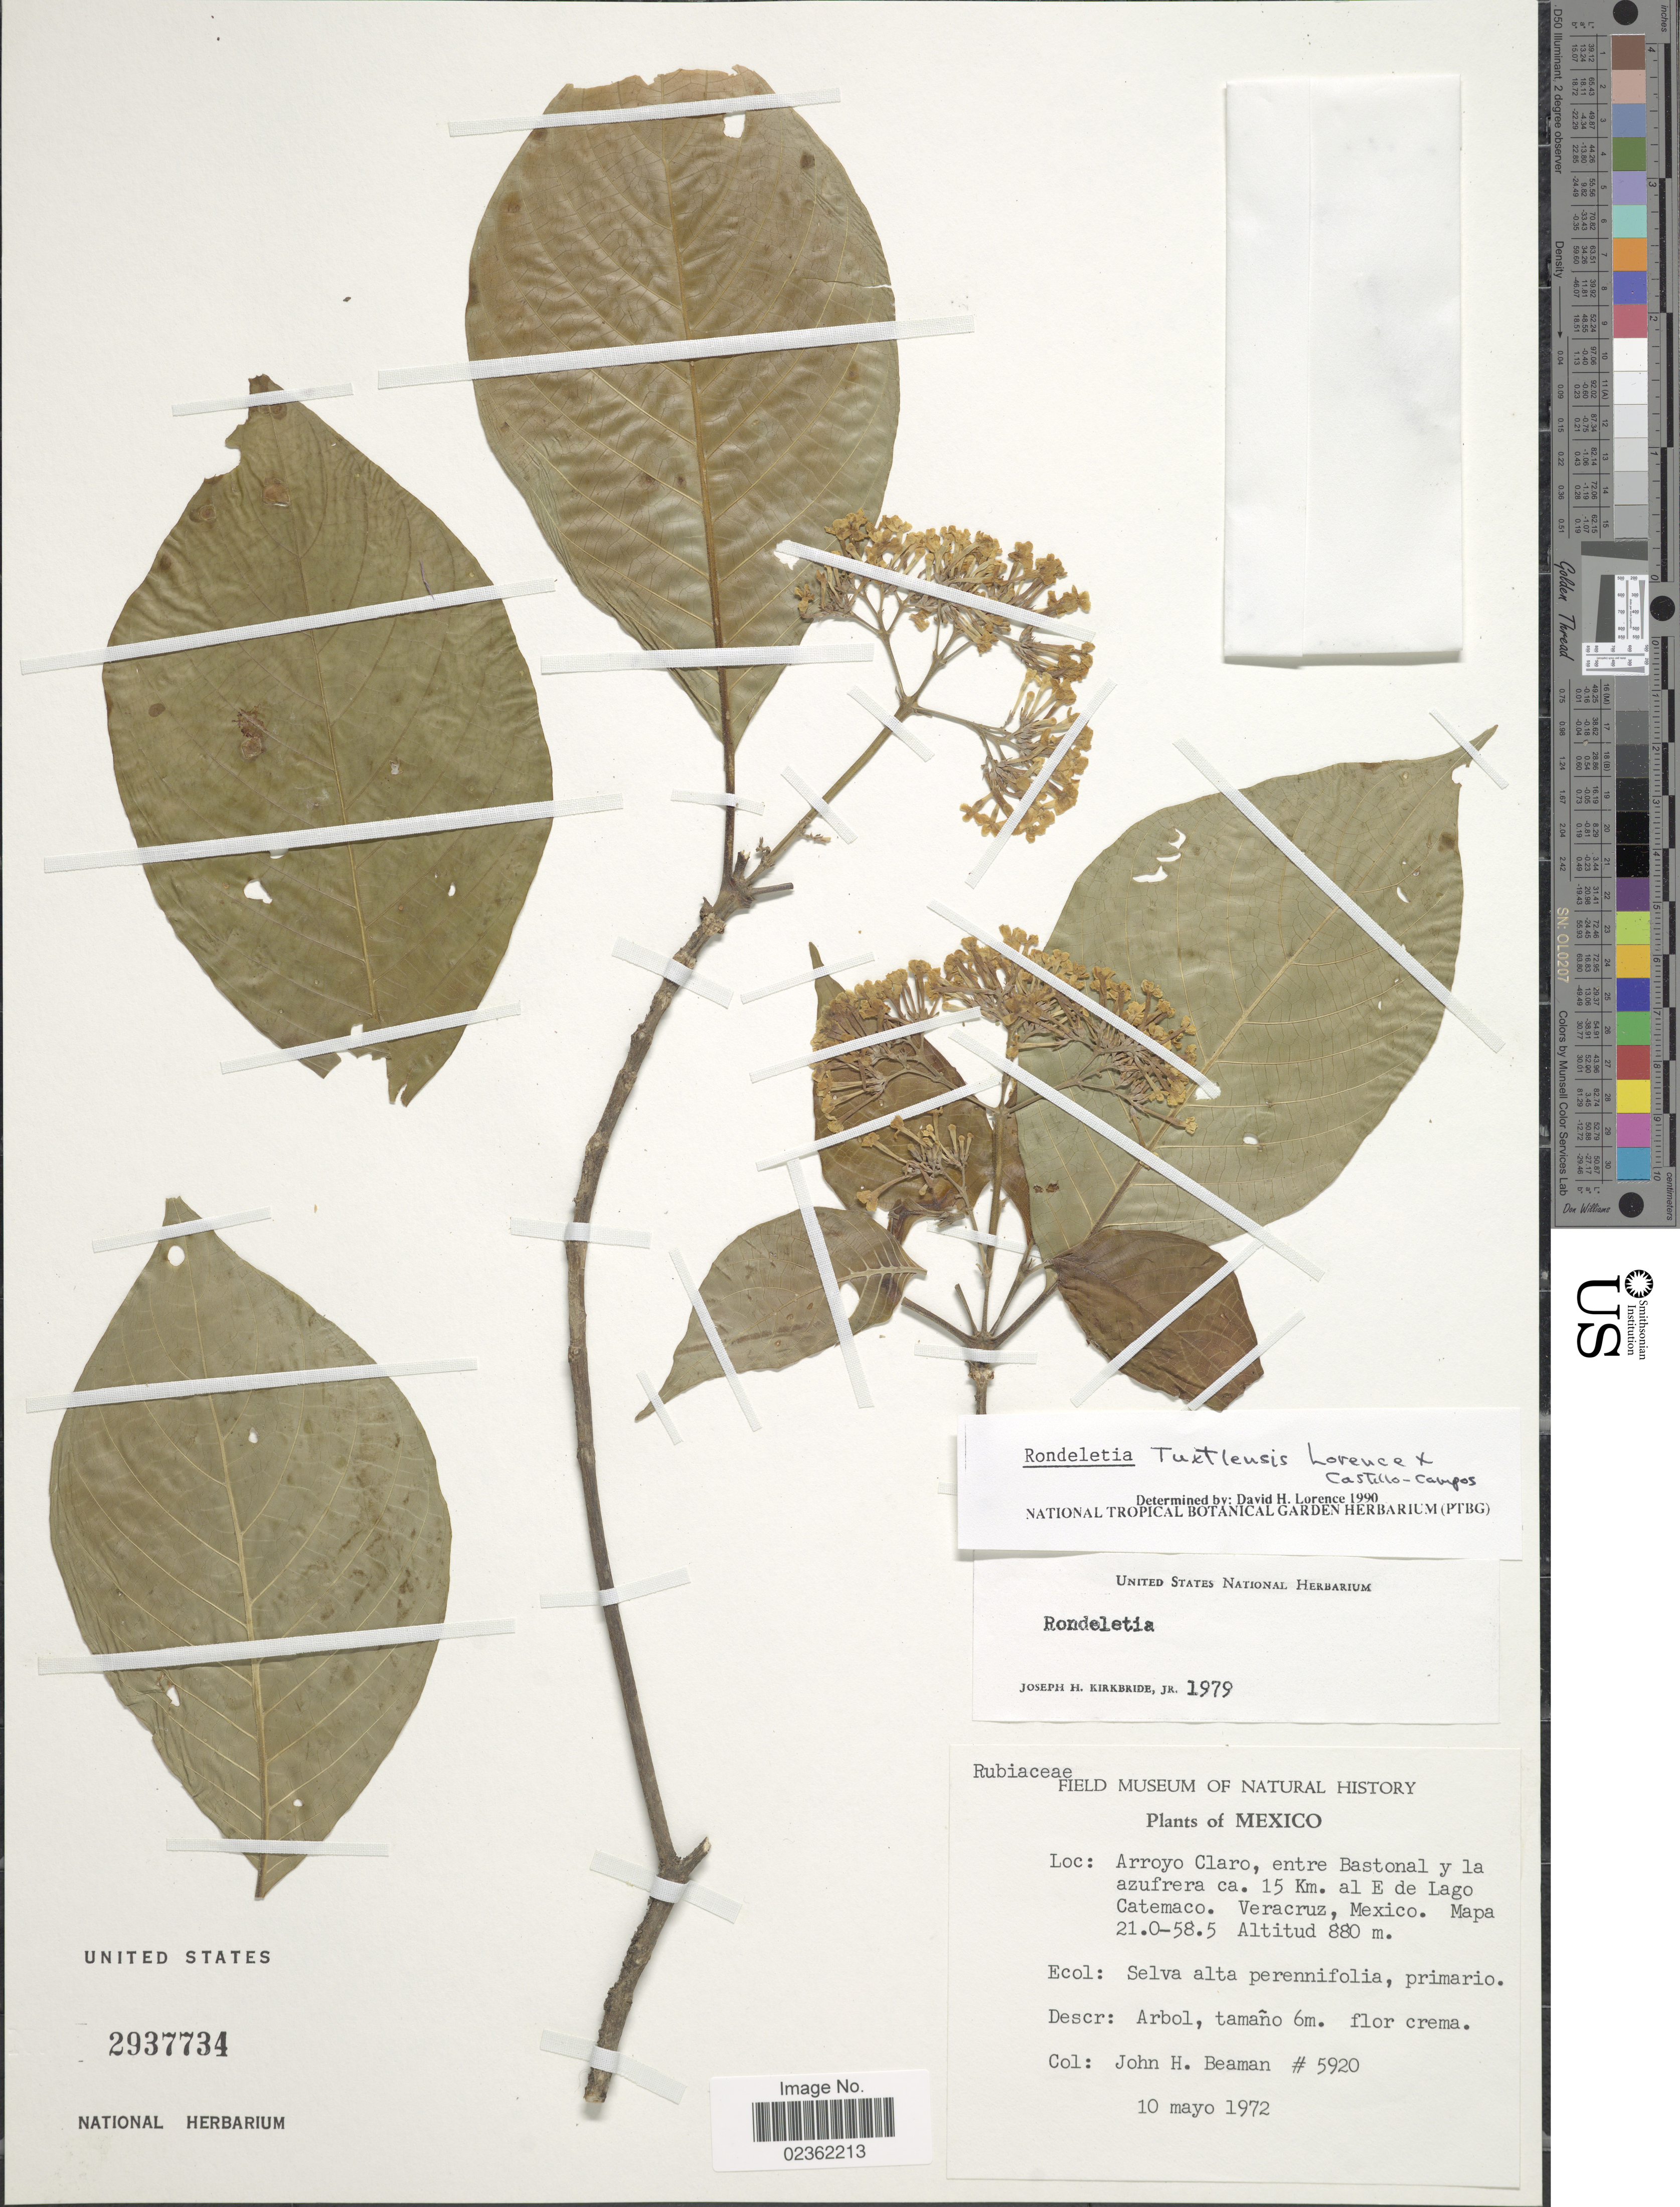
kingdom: Plantae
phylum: Tracheophyta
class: Magnoliopsida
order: Gentianales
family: Rubiaceae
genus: Rondeletia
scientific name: Rondeletia tuxtlensis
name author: Lorence & Cast.-Campos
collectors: J. H. Beaman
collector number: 5920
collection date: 1972-05-10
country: Mexico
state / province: Veracruz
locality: Arroyo Claro, entre Bastonal y la azufrera ca. 15 Km. al E de Lago Catemaco, Veracruz, Mapa 21.0-58.5.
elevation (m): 880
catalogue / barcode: US 2937734